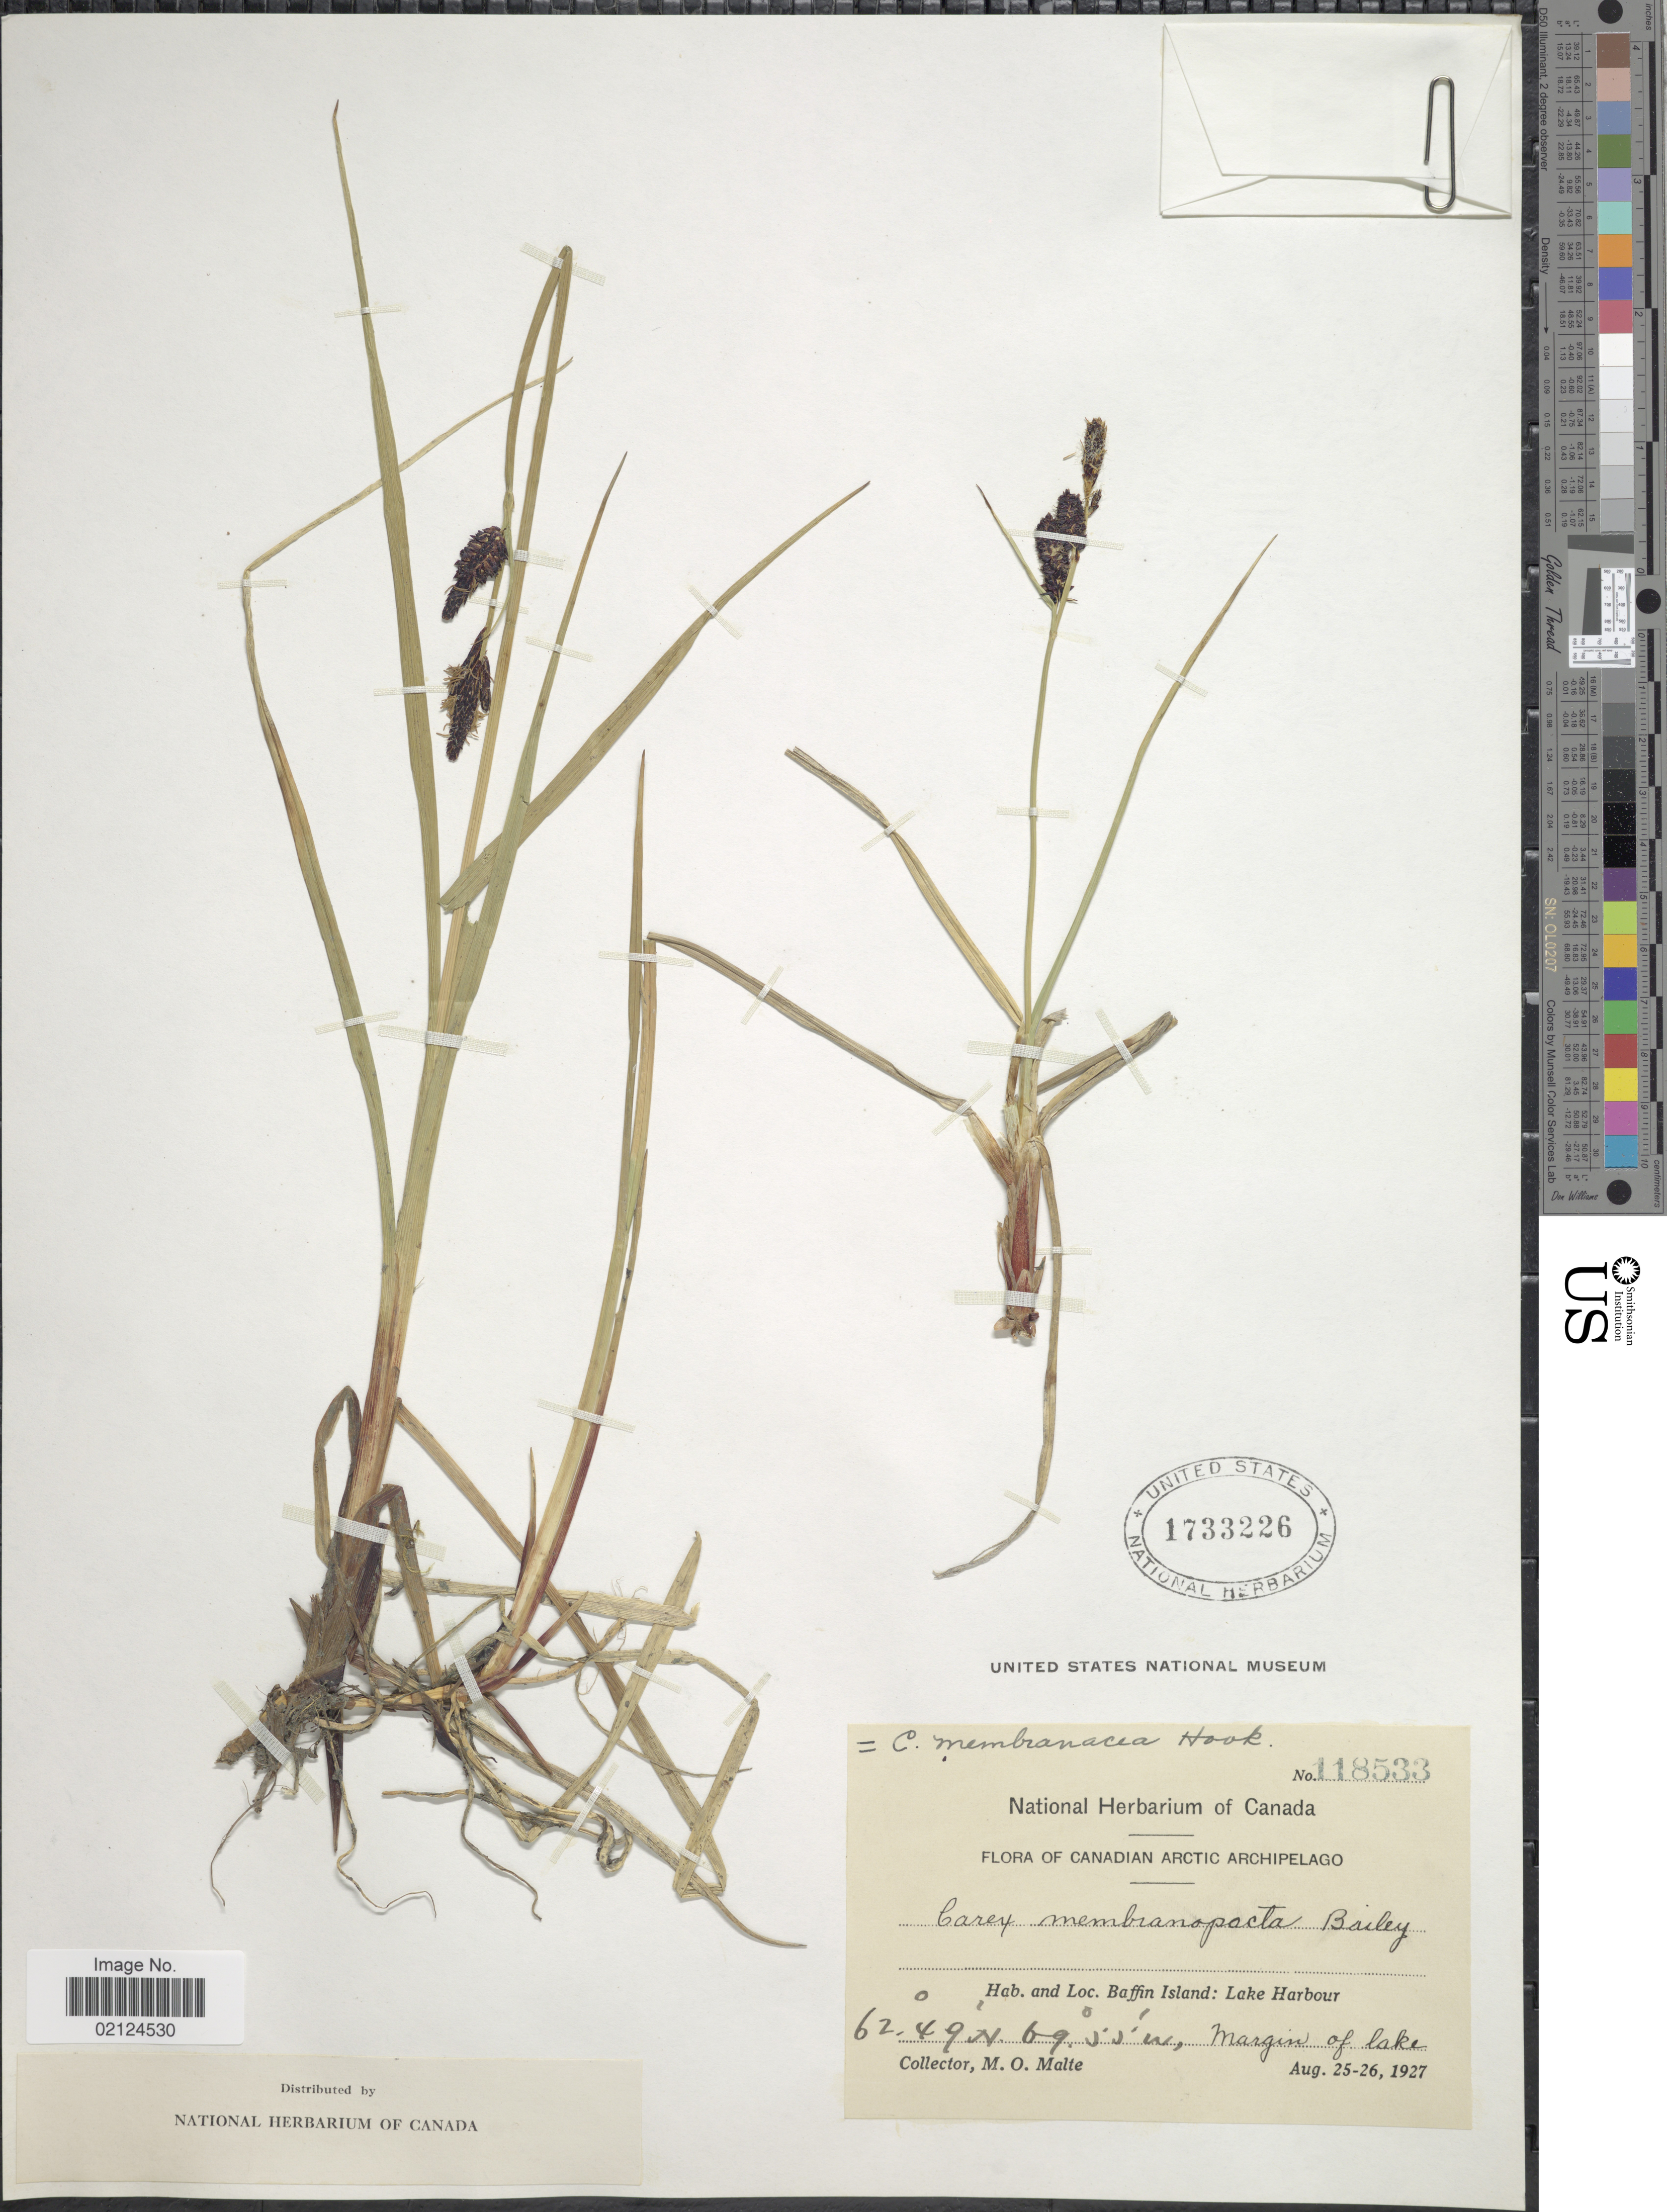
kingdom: Plantae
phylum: Tracheophyta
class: Liliopsida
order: Poales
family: Cyperaceae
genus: Carex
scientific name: Carex membranacea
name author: Hook.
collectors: M. O. Malte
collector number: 118533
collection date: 1927-08-25/1927-08-26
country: Canada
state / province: Nunavut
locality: Canadian Arctic Archipelago, Baffin Island: Lake Harbour, Margin of lake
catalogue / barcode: US 1733226